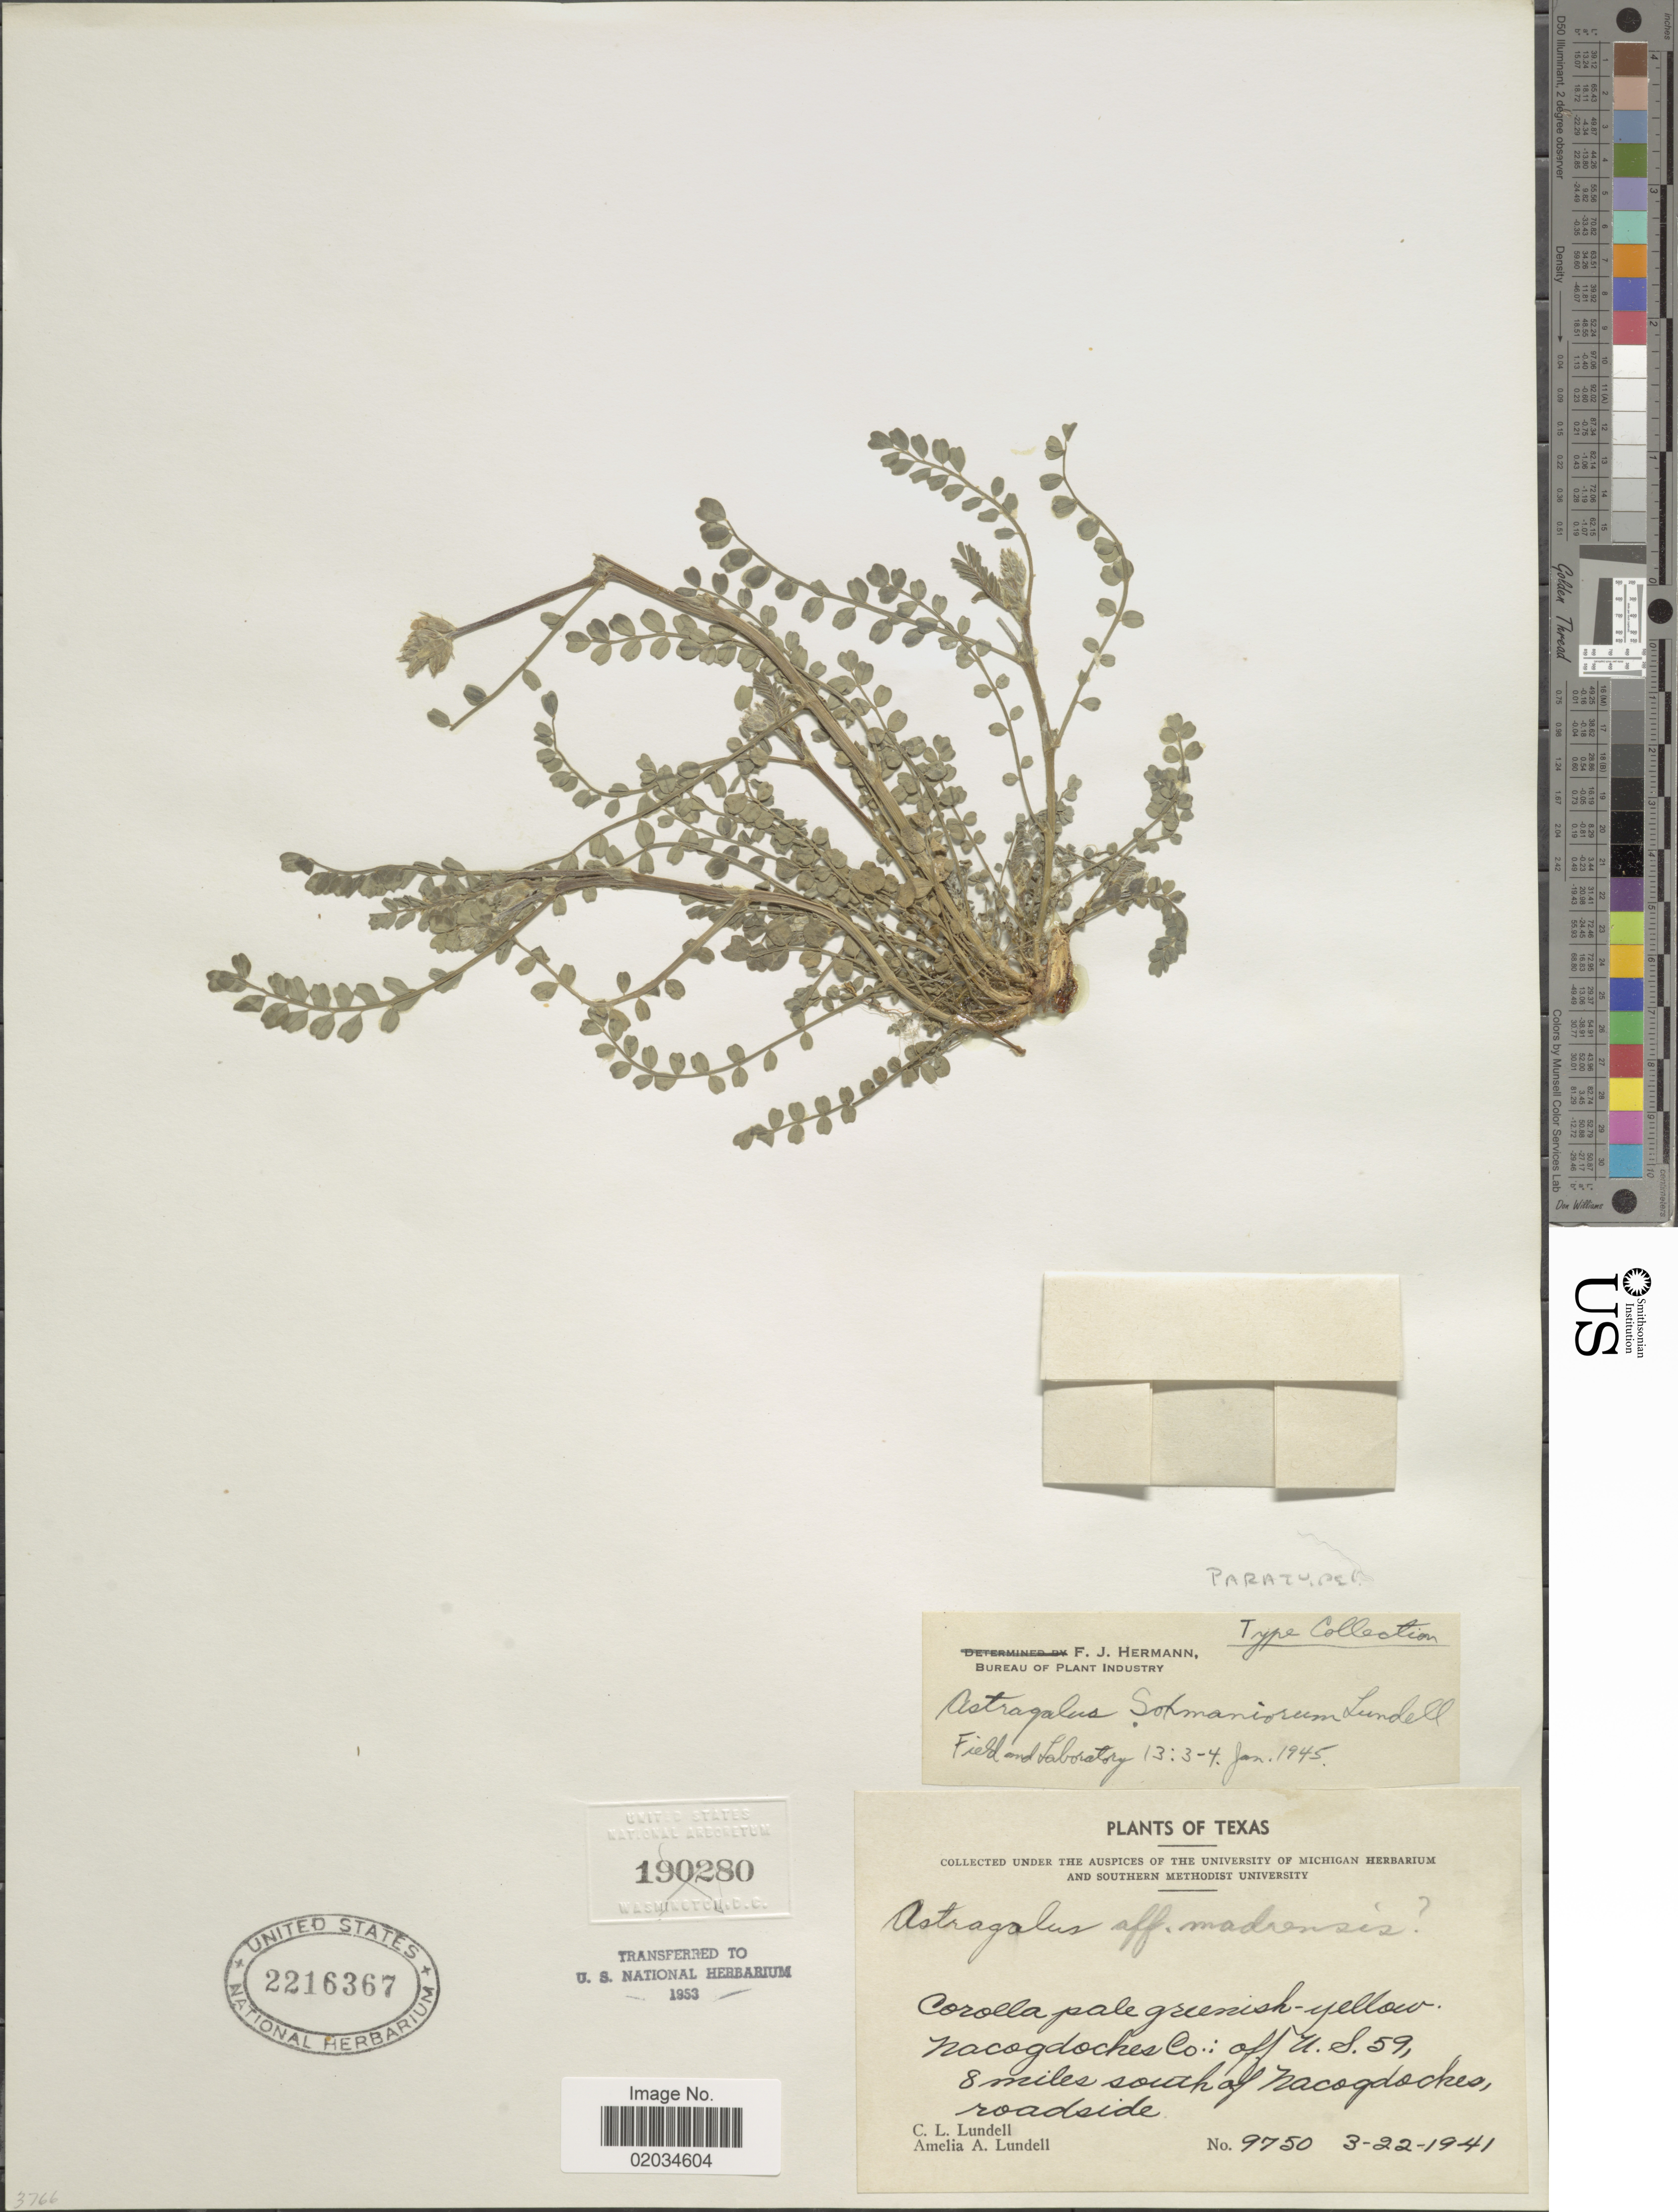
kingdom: Plantae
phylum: Tracheophyta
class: Magnoliopsida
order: Fabales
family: Fabaceae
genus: Astragalus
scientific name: Astragalus soxmaniorum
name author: Lundell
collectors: C. L. Lundell & A. A. Lundell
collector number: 9750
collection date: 1941-03-22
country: United States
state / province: Texas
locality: Nacogdoches Co.: off U.S. 59, 8 miles south of Nacogdoches, roadside.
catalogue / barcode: US 2216367